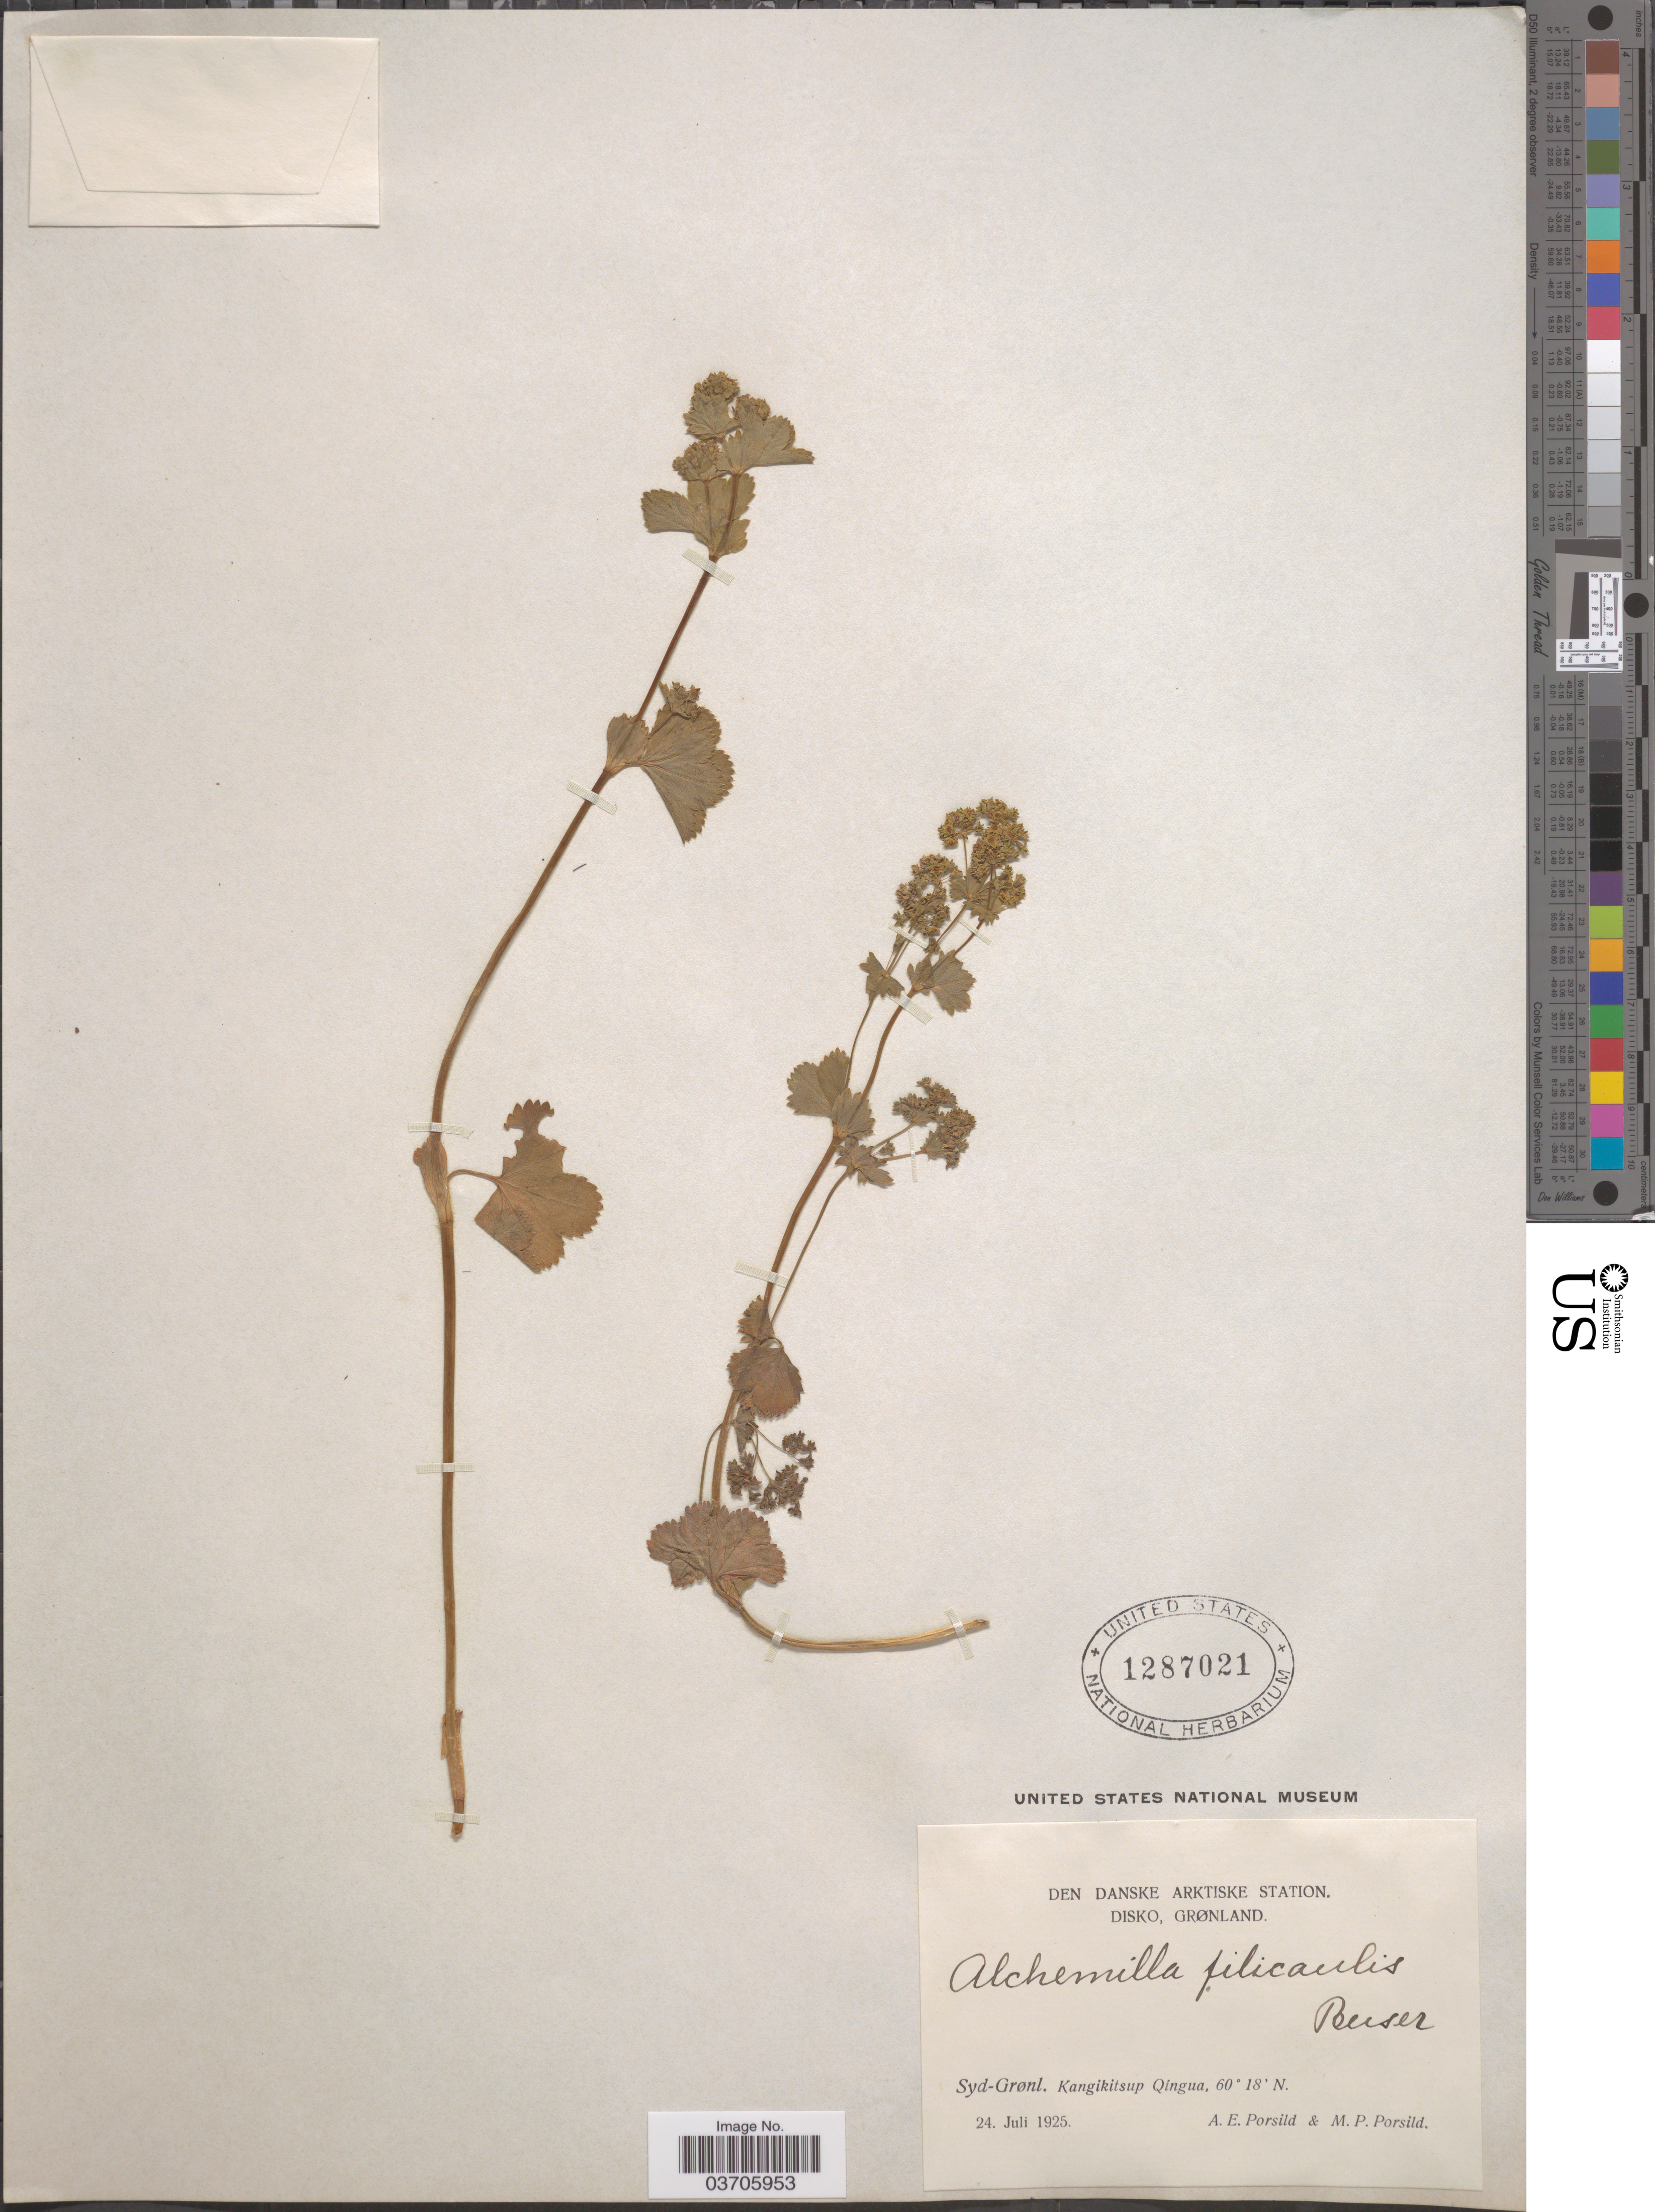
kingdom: Plantae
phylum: Tracheophyta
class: Magnoliopsida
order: Rosales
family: Rosaceae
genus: Alchemilla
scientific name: Alchemilla filicaulis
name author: Buser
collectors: A. E. Porsild & M. P. Porsild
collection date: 1925-07-24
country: Greenland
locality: Den Danske Arktiske Station. Disko, Grønland. Syd-Grønl. Kangikitsup Qíngua.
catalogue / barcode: US 1287021